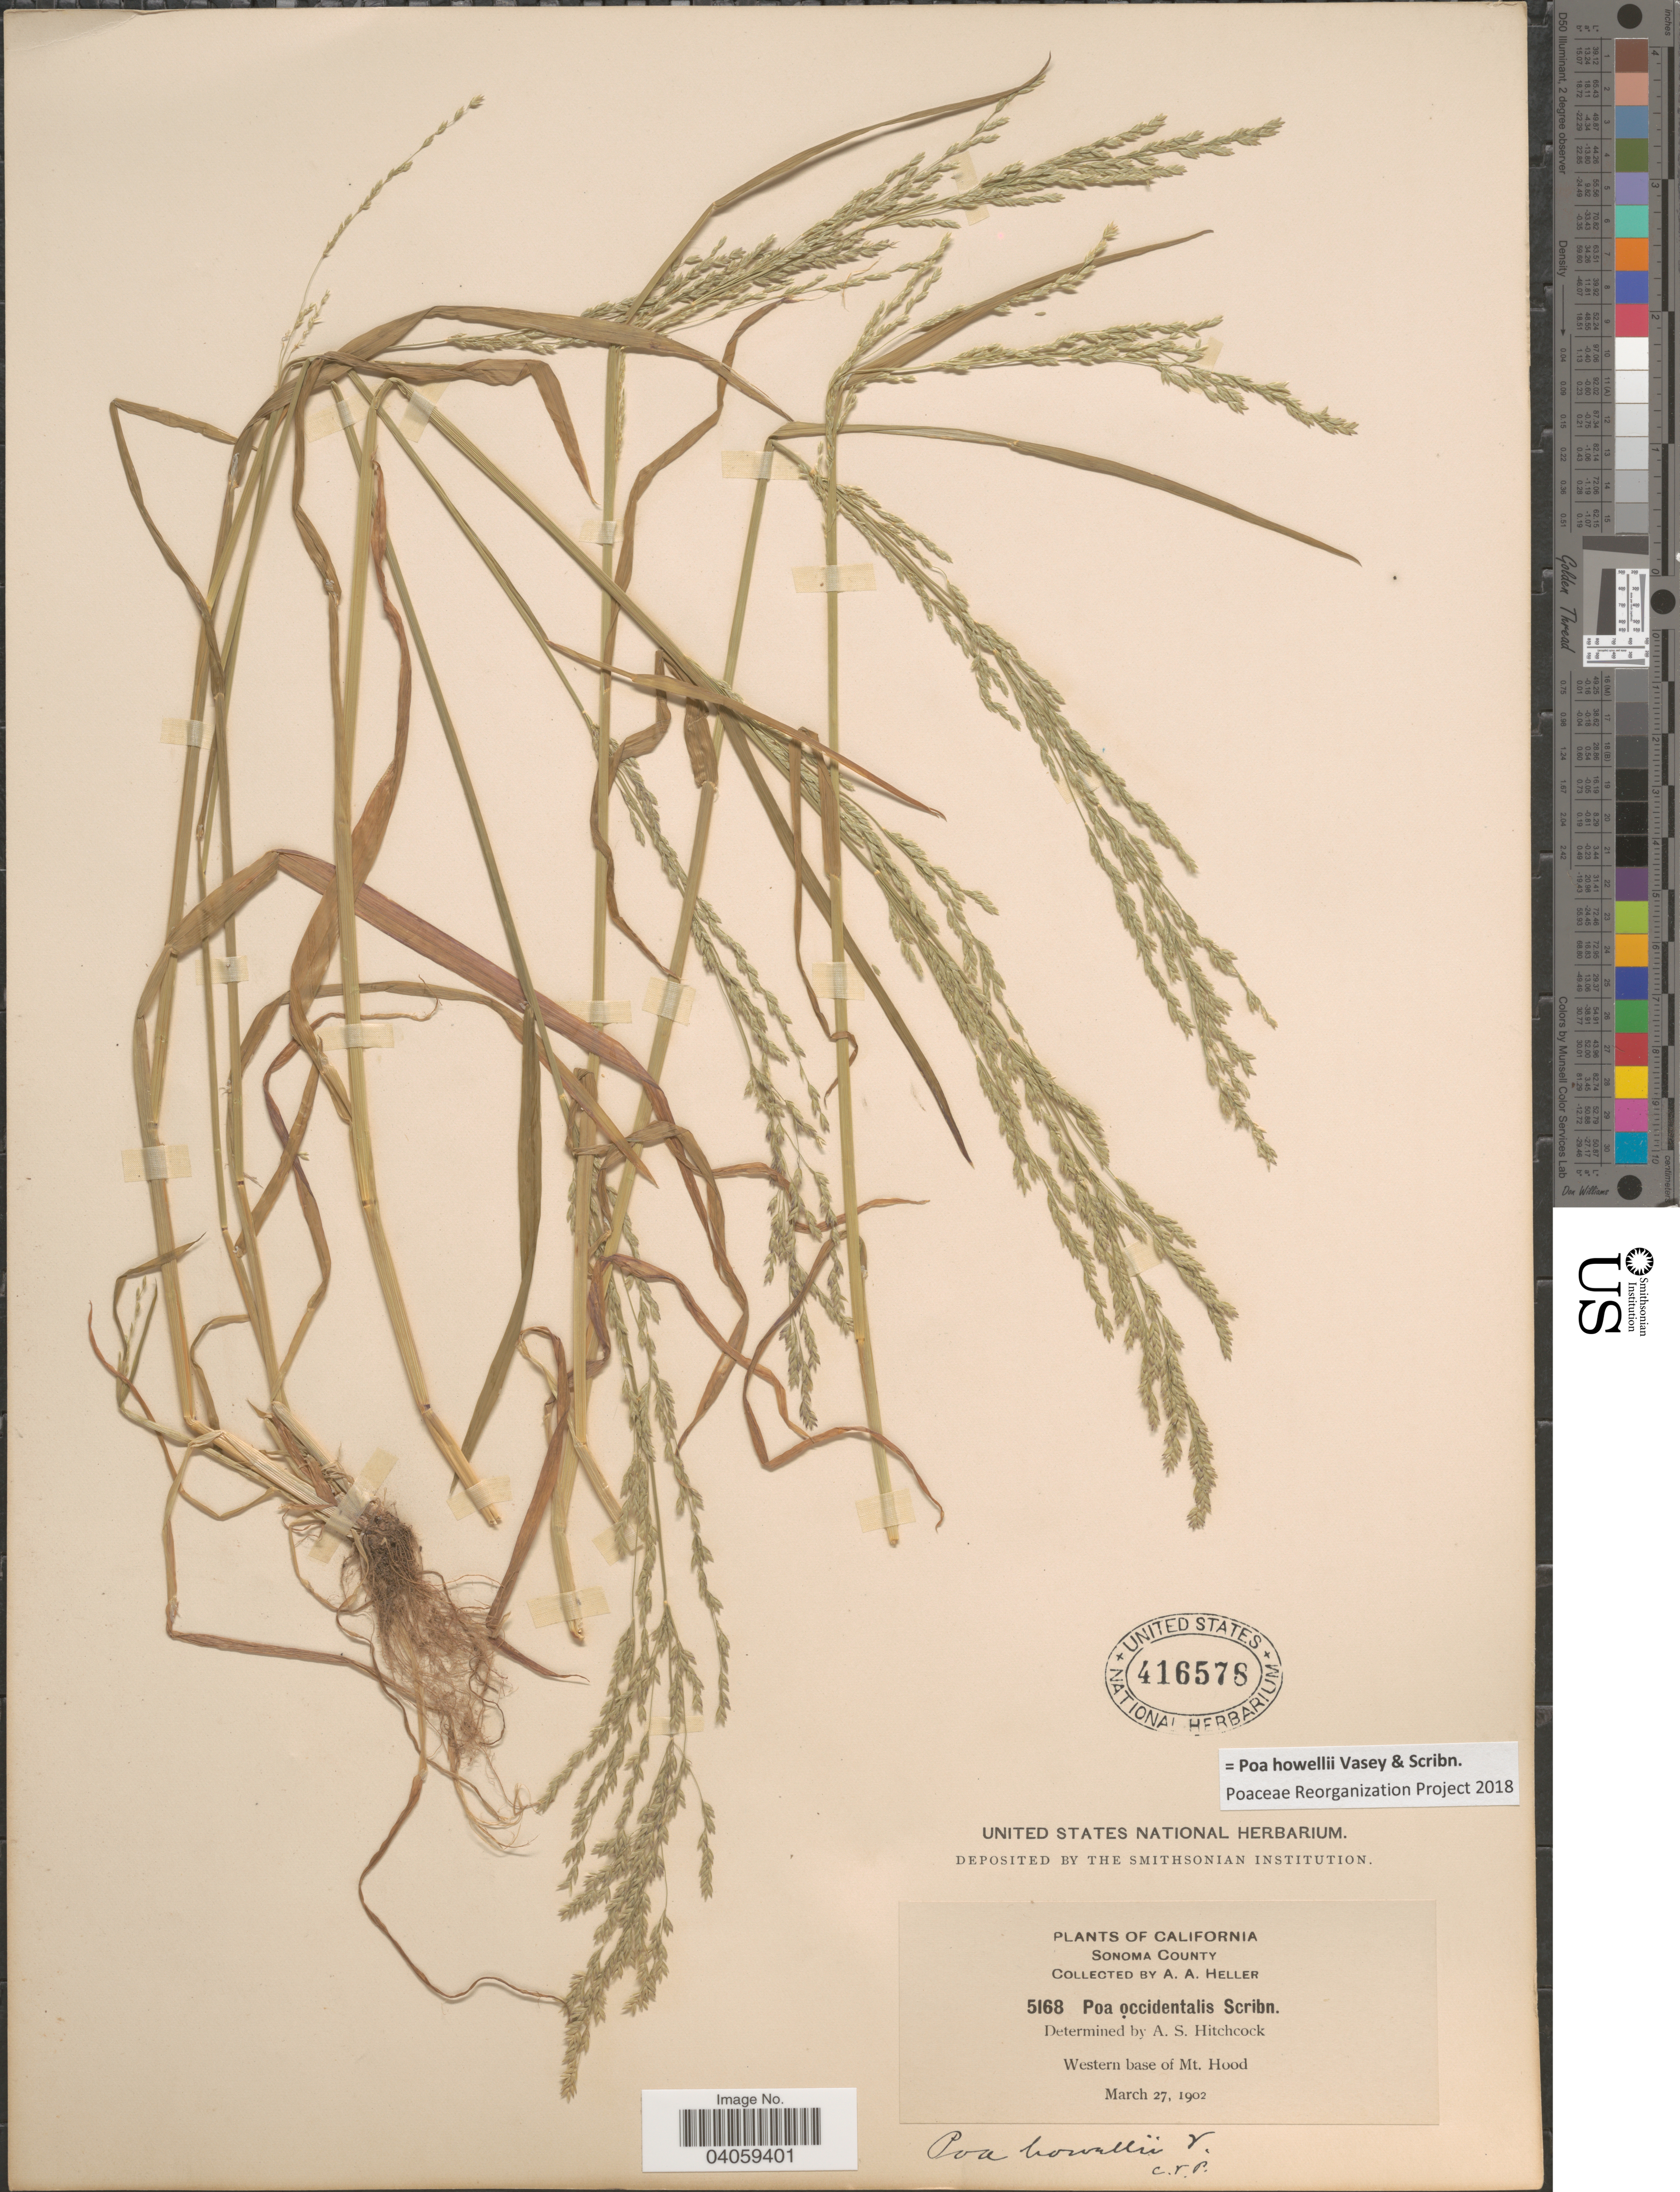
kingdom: Plantae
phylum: Tracheophyta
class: Liliopsida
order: Poales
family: Poaceae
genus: Poa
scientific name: Poa howellii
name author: Vasey & Scribn.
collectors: A. A. Heller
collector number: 5168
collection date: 1902-03-27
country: United States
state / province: California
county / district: Sonoma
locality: Sonoma County. Western base of Mt. Hood.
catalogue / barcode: US 416578